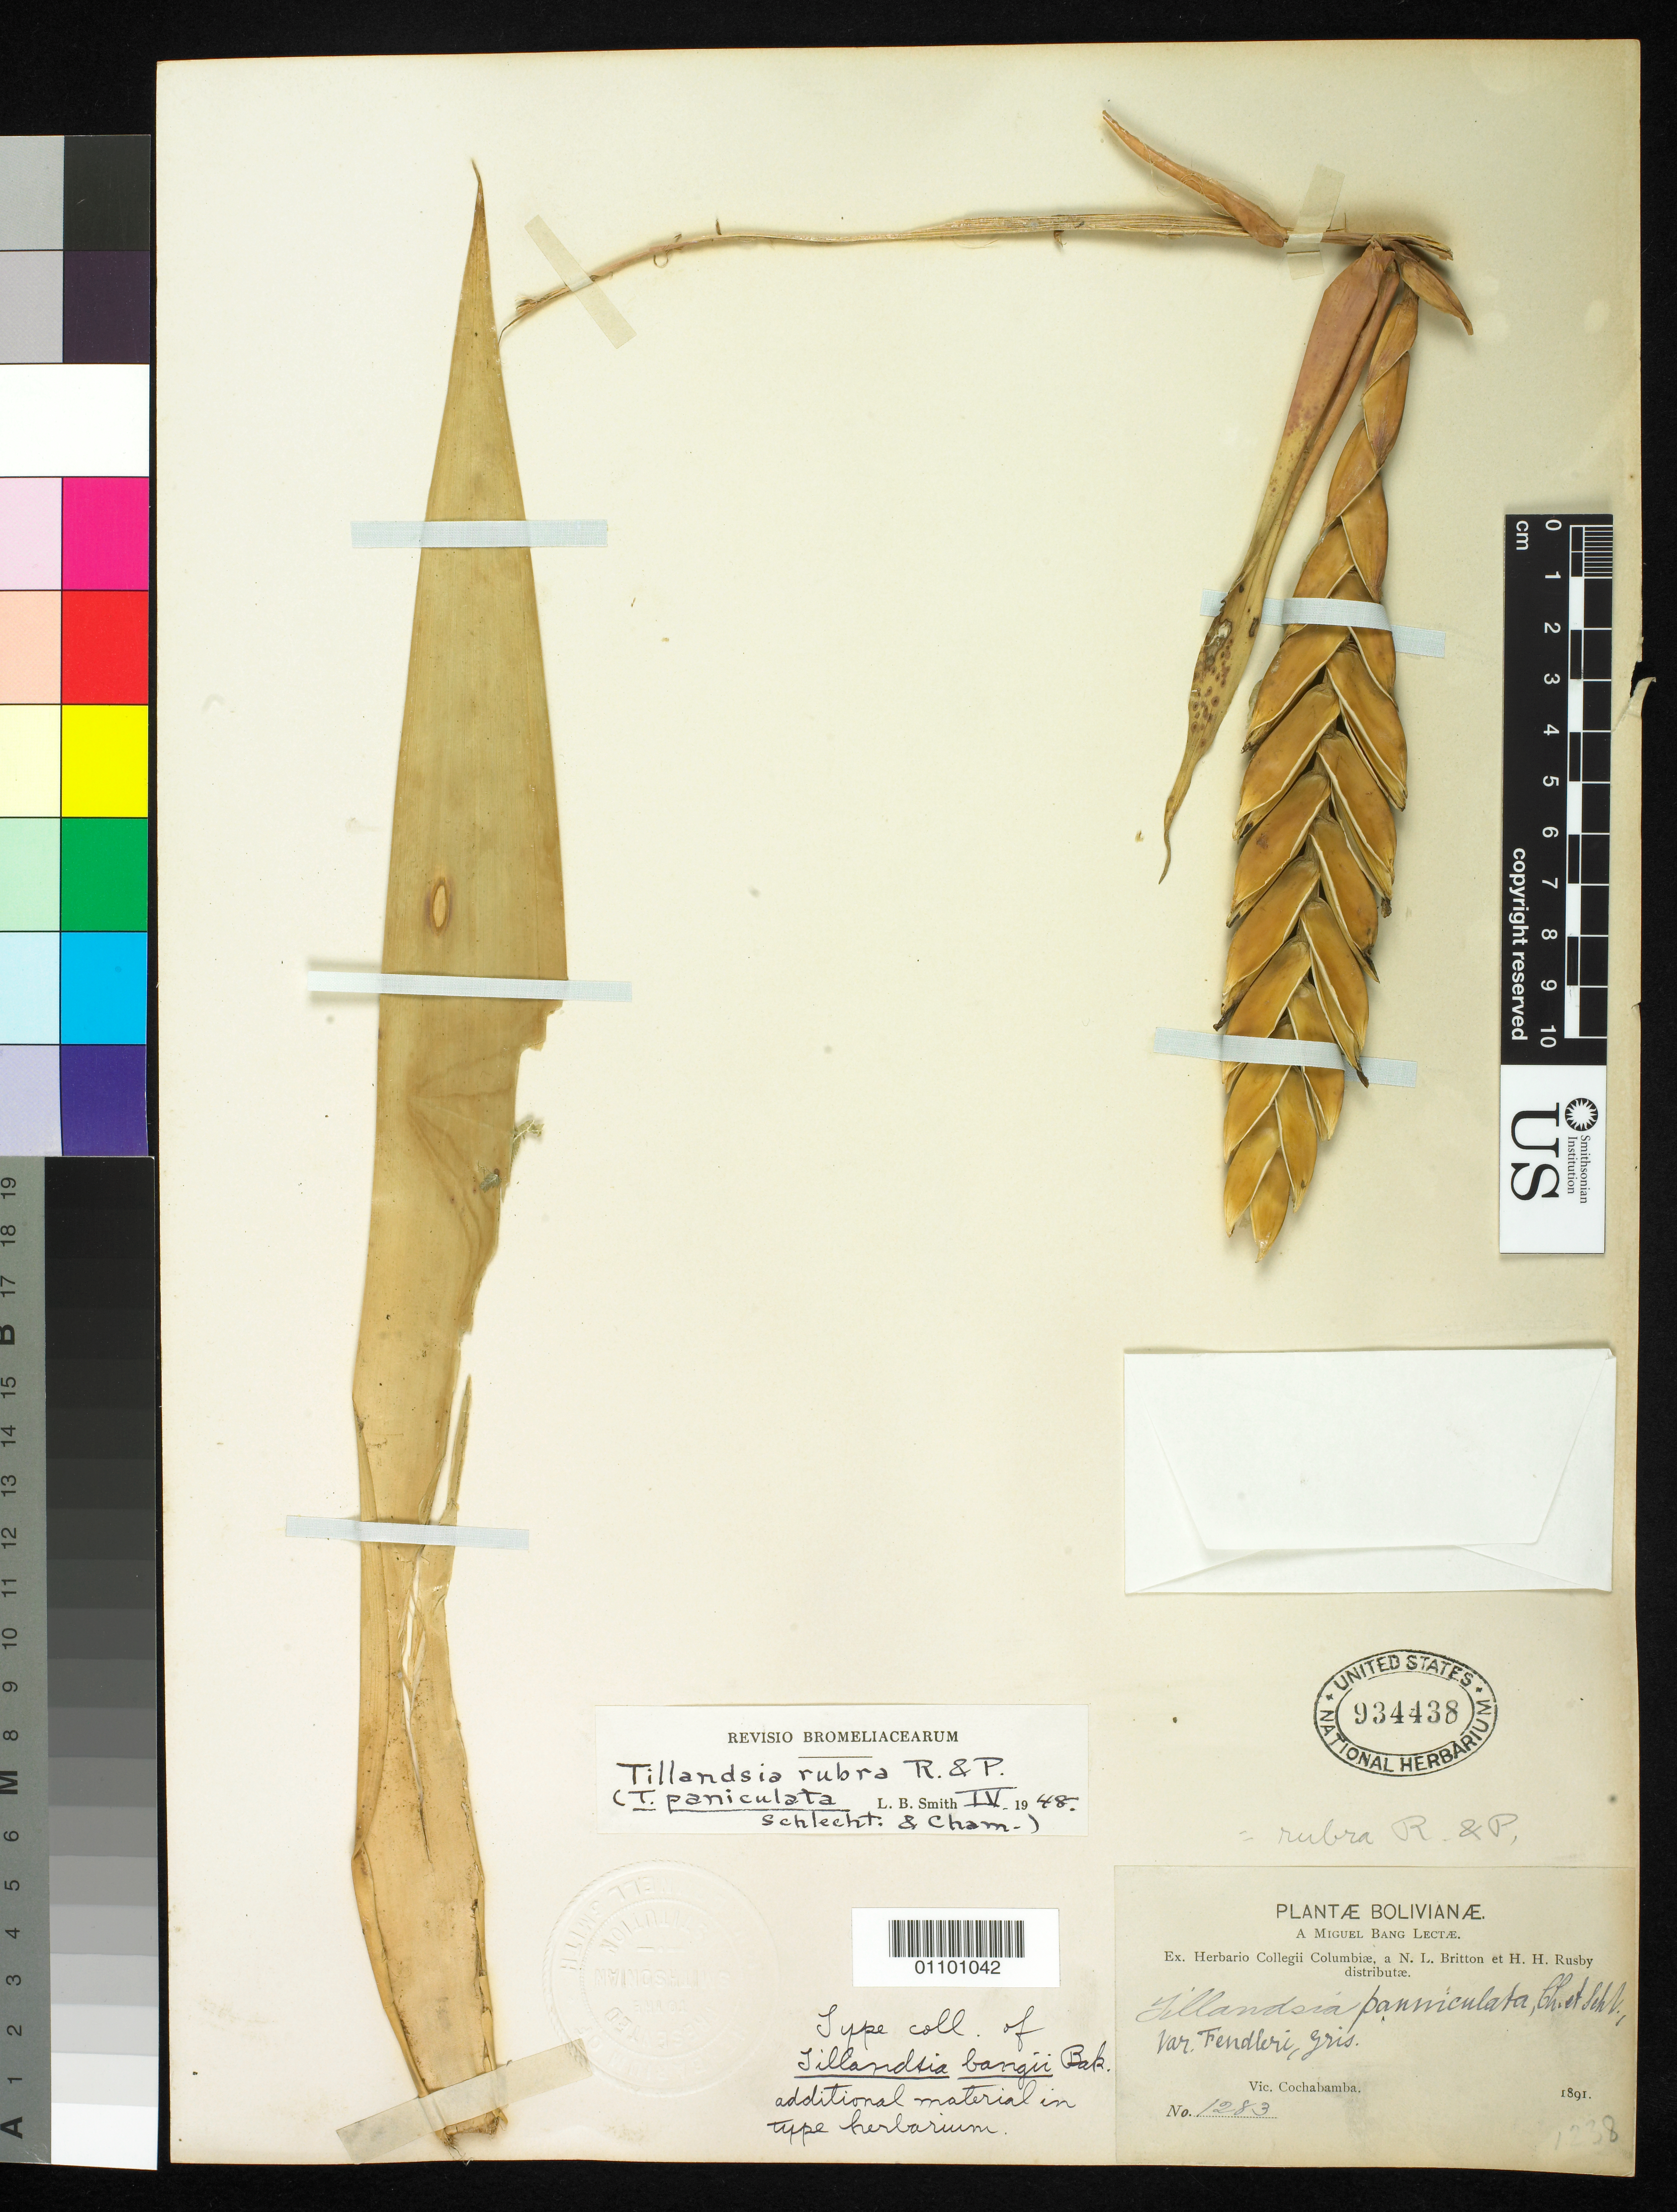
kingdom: Plantae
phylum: Tracheophyta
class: Liliopsida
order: Poales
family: Bromeliaceae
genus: Tillandsia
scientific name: Tillandsia bangii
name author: Baker in Rusby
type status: Isotype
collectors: M. Bang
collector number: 1283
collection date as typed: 1891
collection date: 1891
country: Bolivia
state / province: Cochabamba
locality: "Espirito Santo", vicinity of Cochabamba.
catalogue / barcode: US 934438